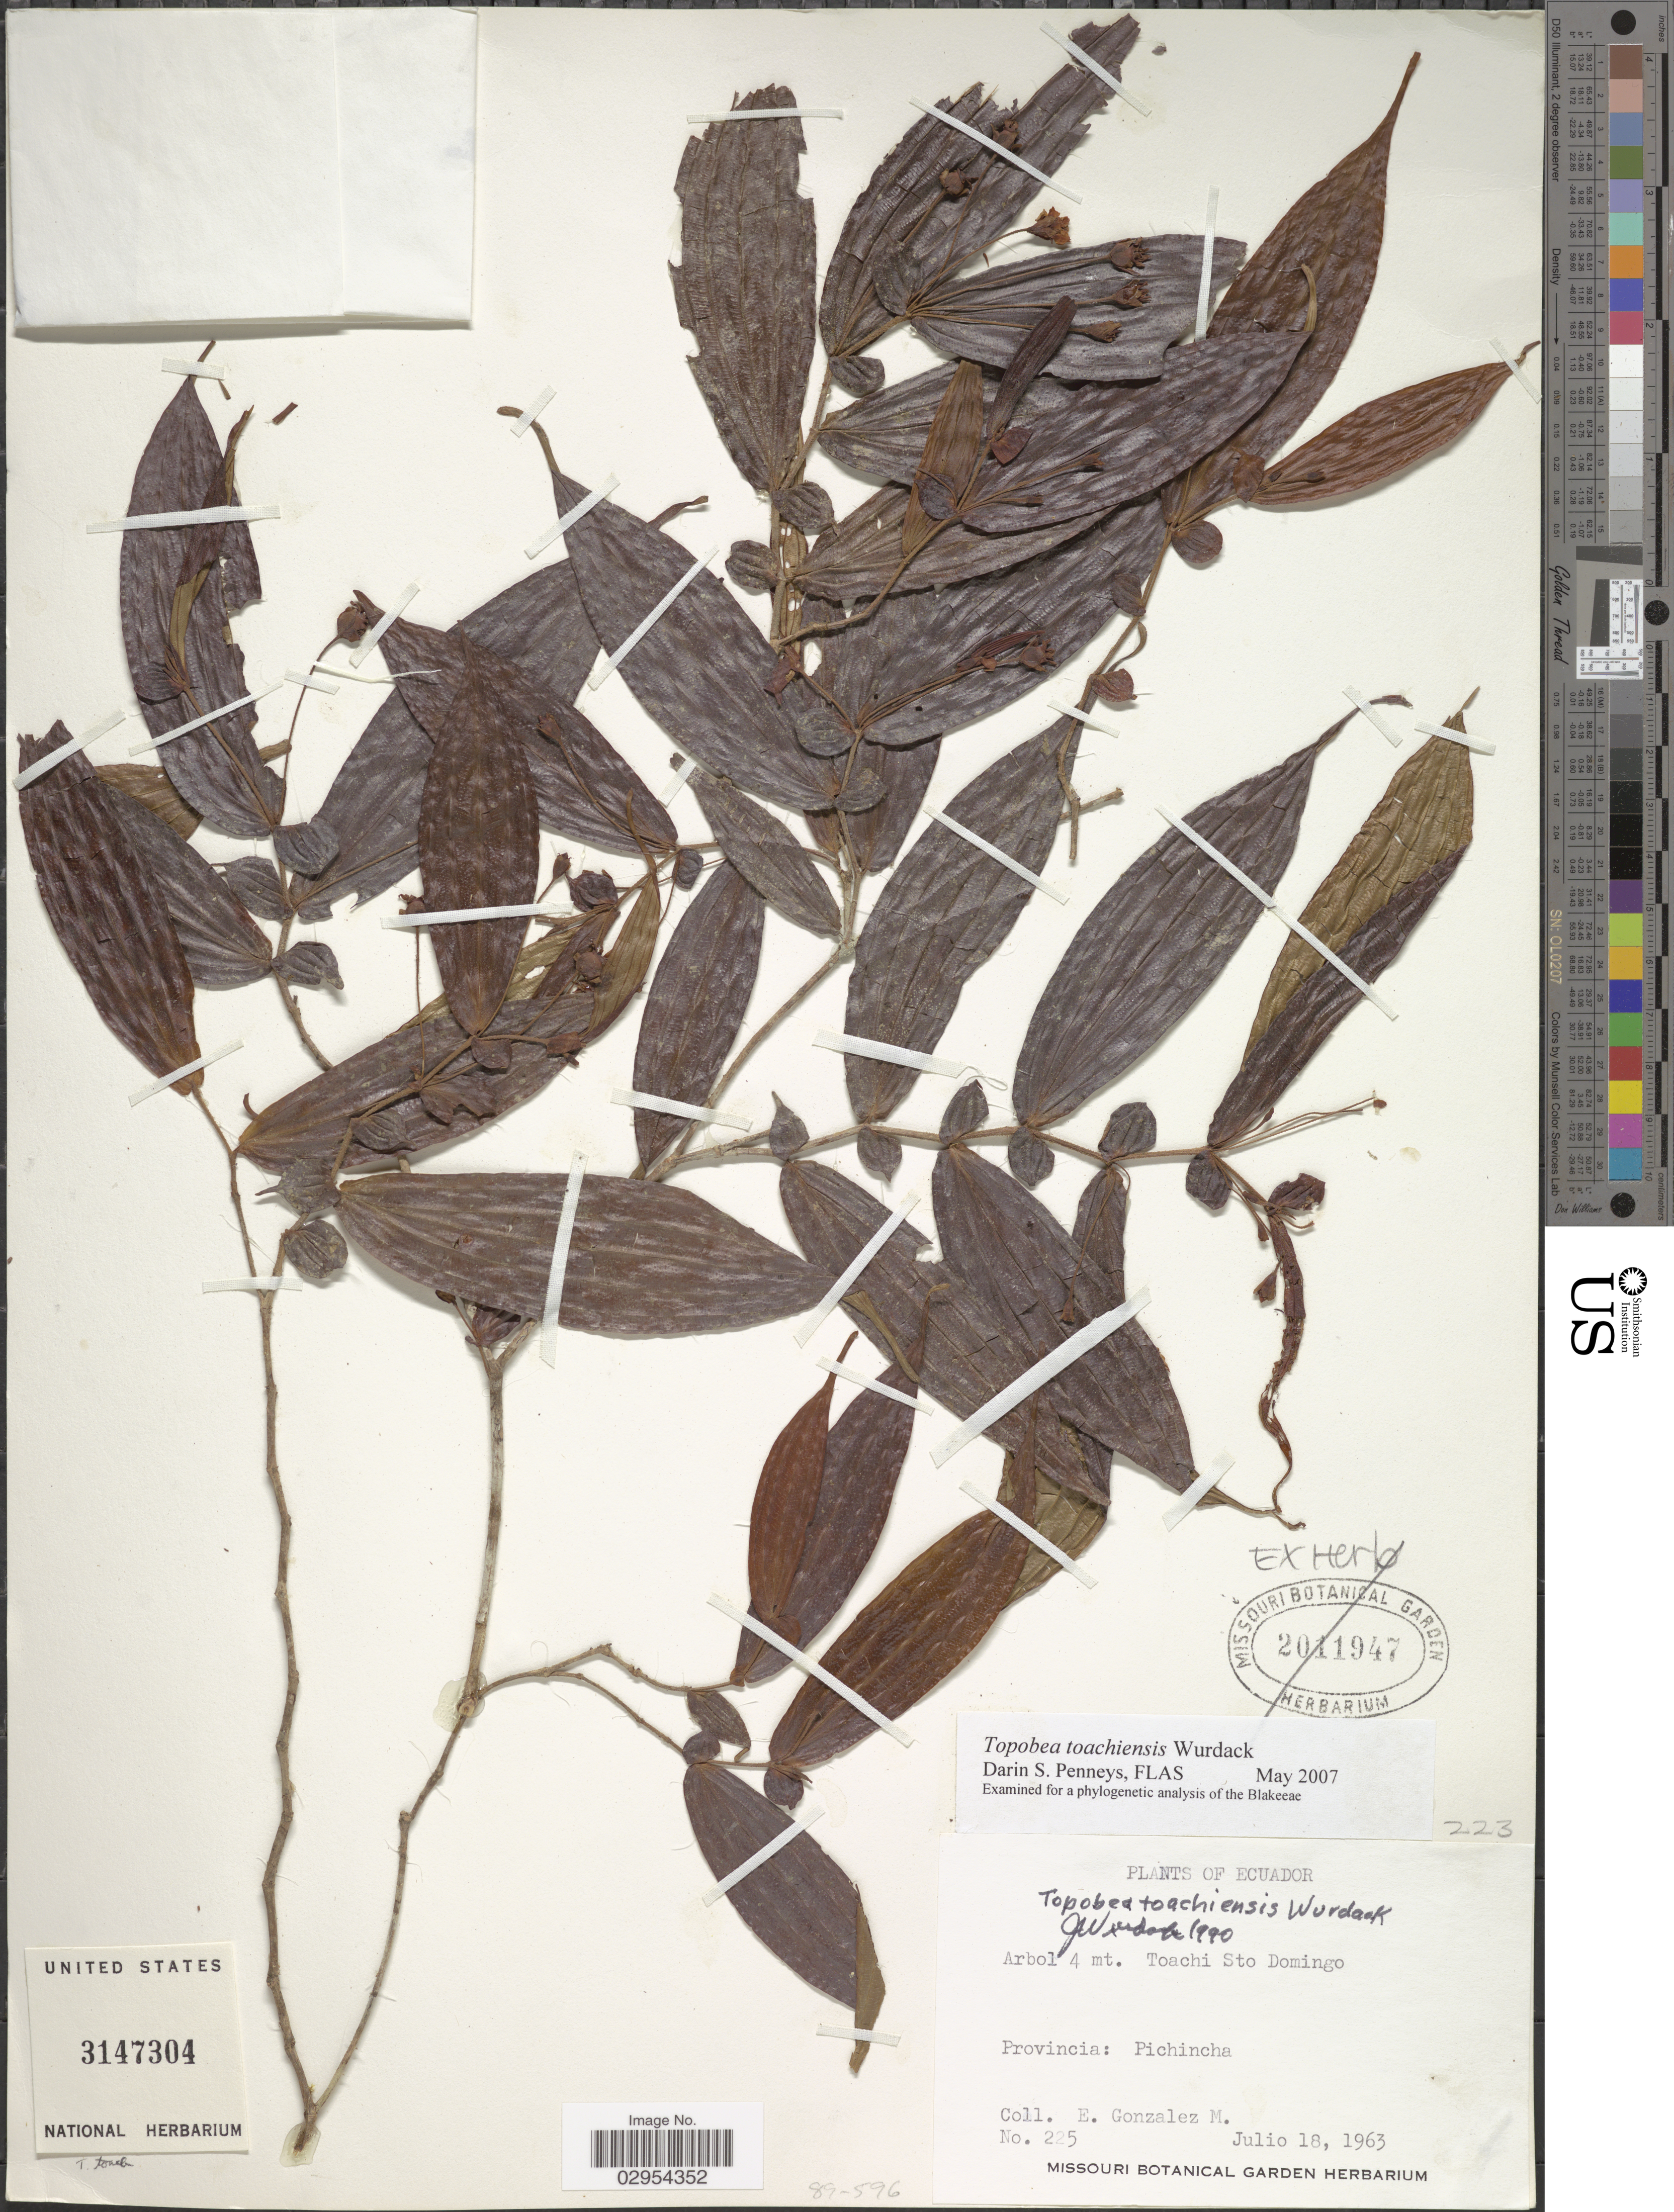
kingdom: Plantae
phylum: Tracheophyta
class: Magnoliopsida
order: Myrtales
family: Melastomataceae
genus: Topobea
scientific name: Topobea toachiensis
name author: Wurdack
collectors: E. González M.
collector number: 225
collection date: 1963-07-18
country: Ecuador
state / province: Pichincha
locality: Toachi Sto Domingo.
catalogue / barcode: US 3147304